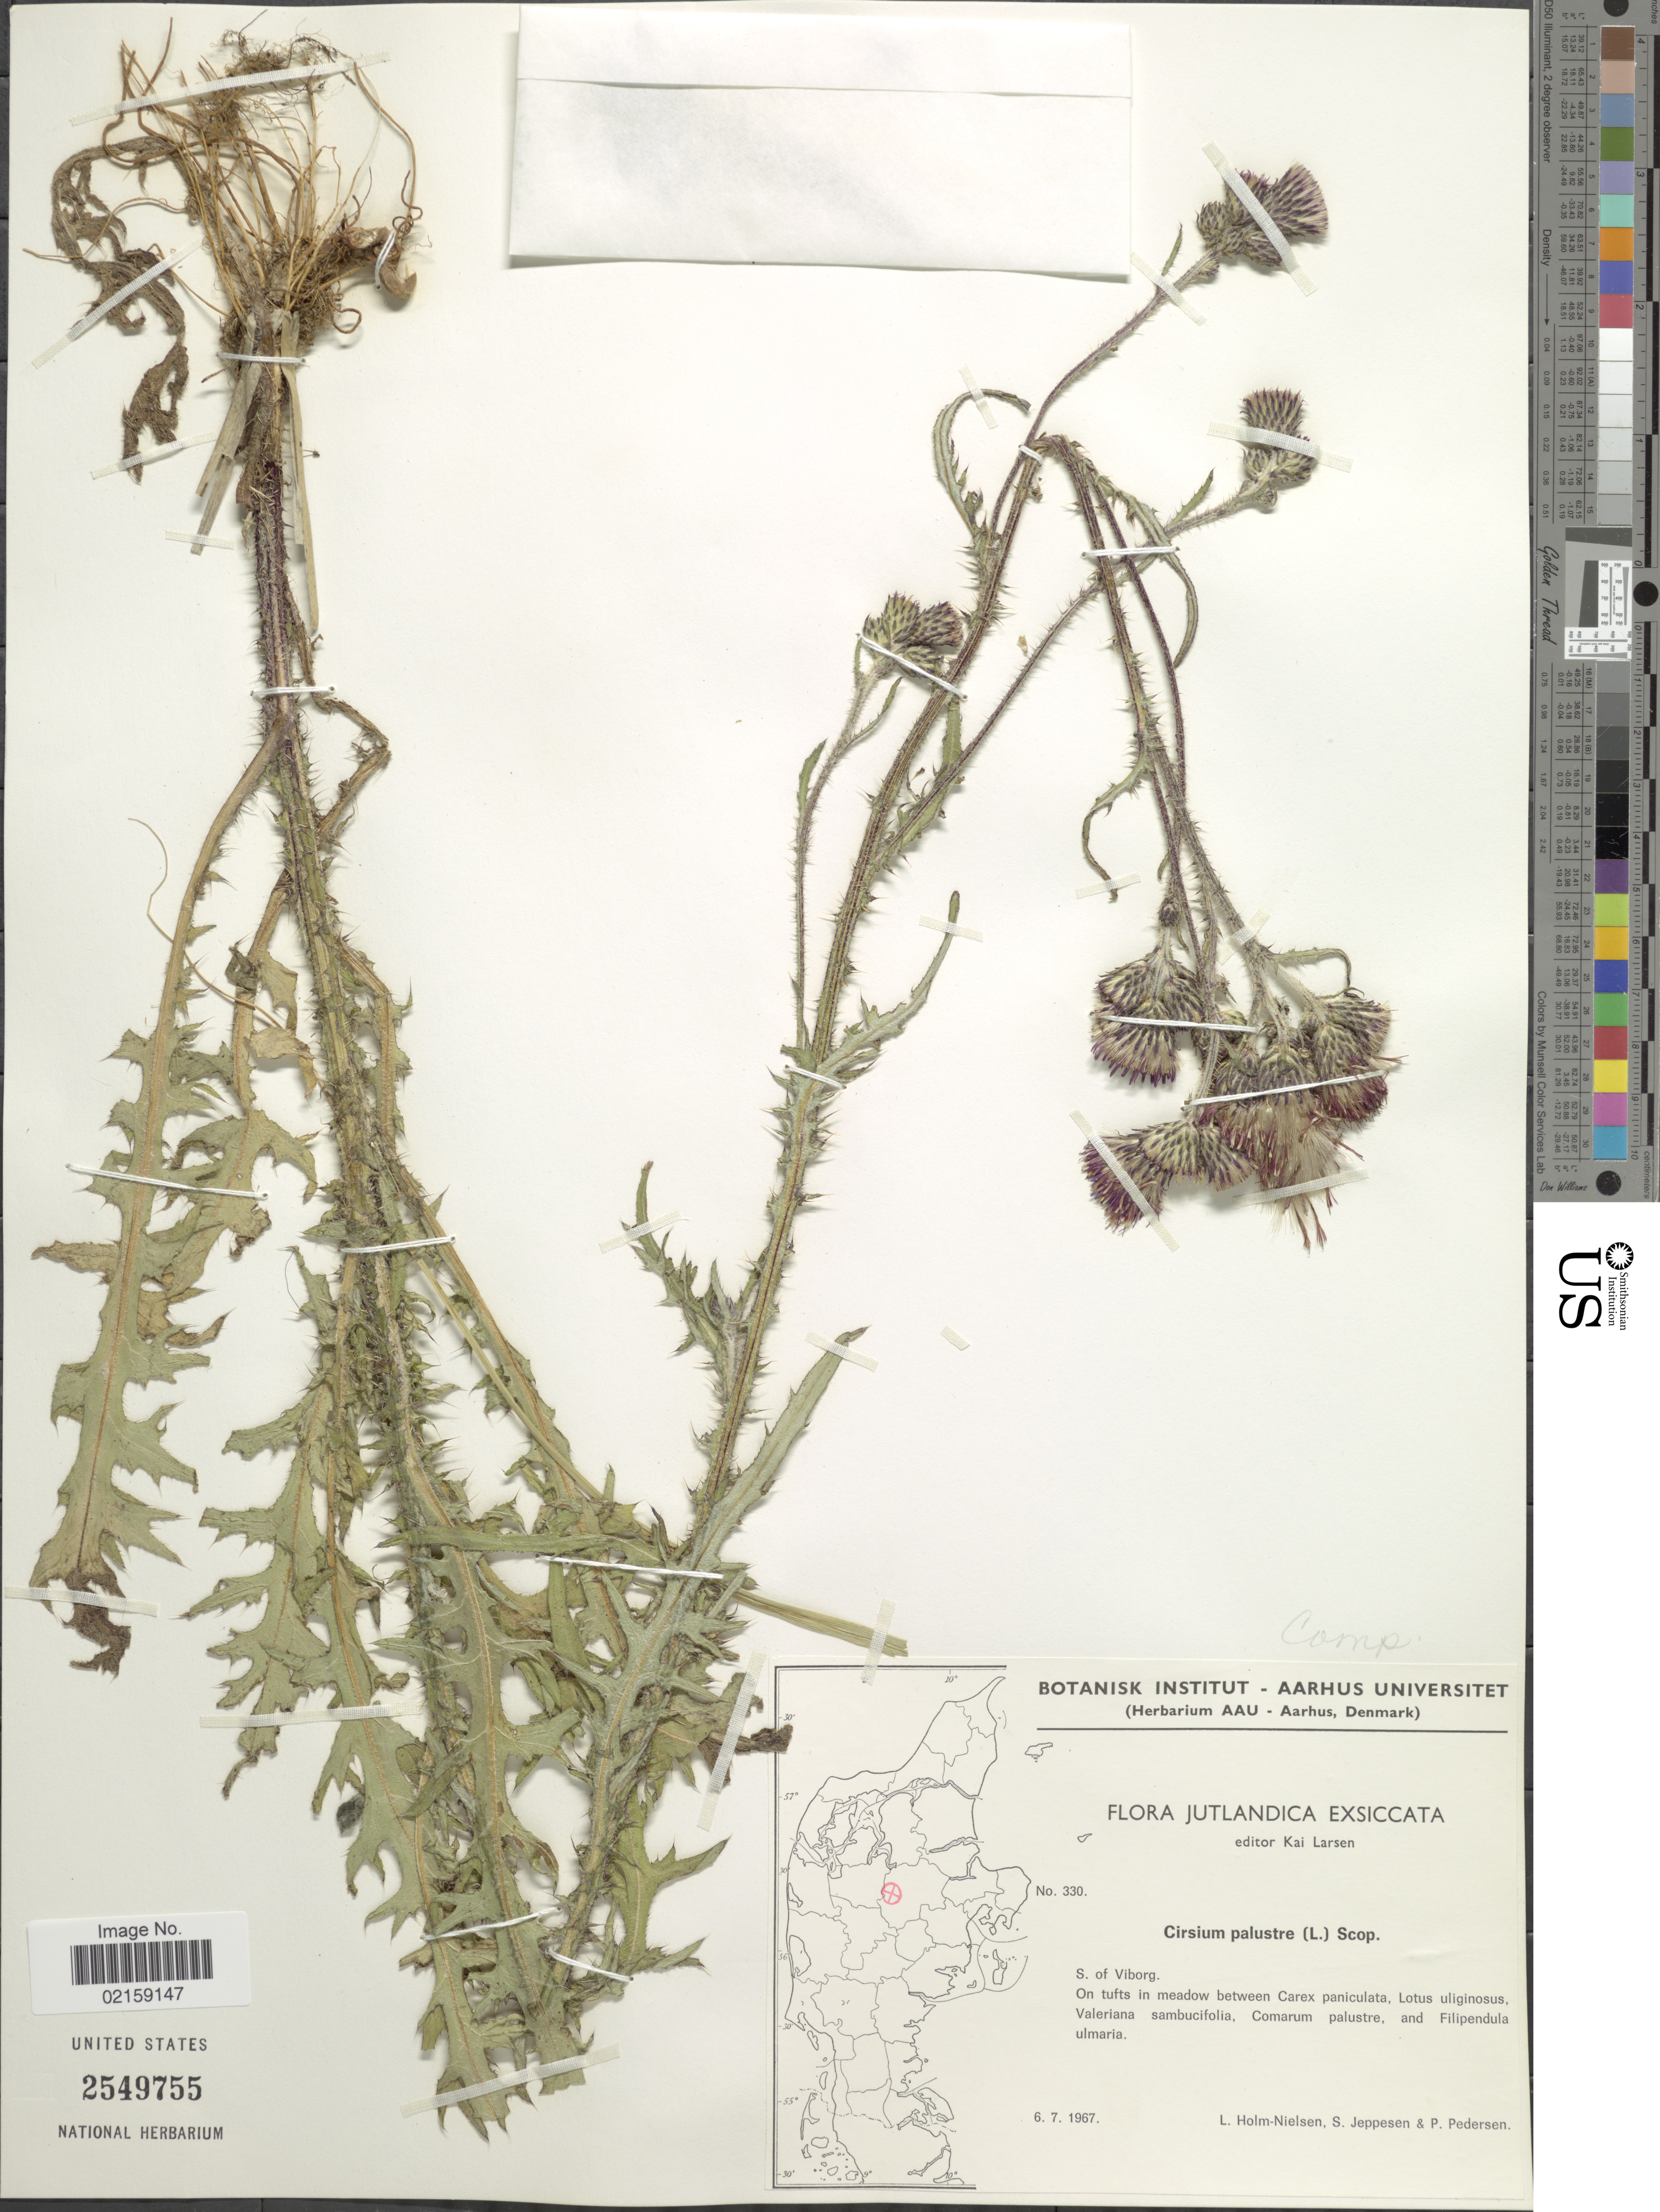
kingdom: Plantae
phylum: Tracheophyta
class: Magnoliopsida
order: Asterales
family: Asteraceae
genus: Cirsium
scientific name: Cirsium palustre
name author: (L.) Coss. ex Scop.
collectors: L. B. Holm-Nielsen, S. Jeppesen & P. Pedersen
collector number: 330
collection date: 1967-07-06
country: Denmark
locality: S. of Viborg, Jutlandica Exsiccata.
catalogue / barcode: US 2549755